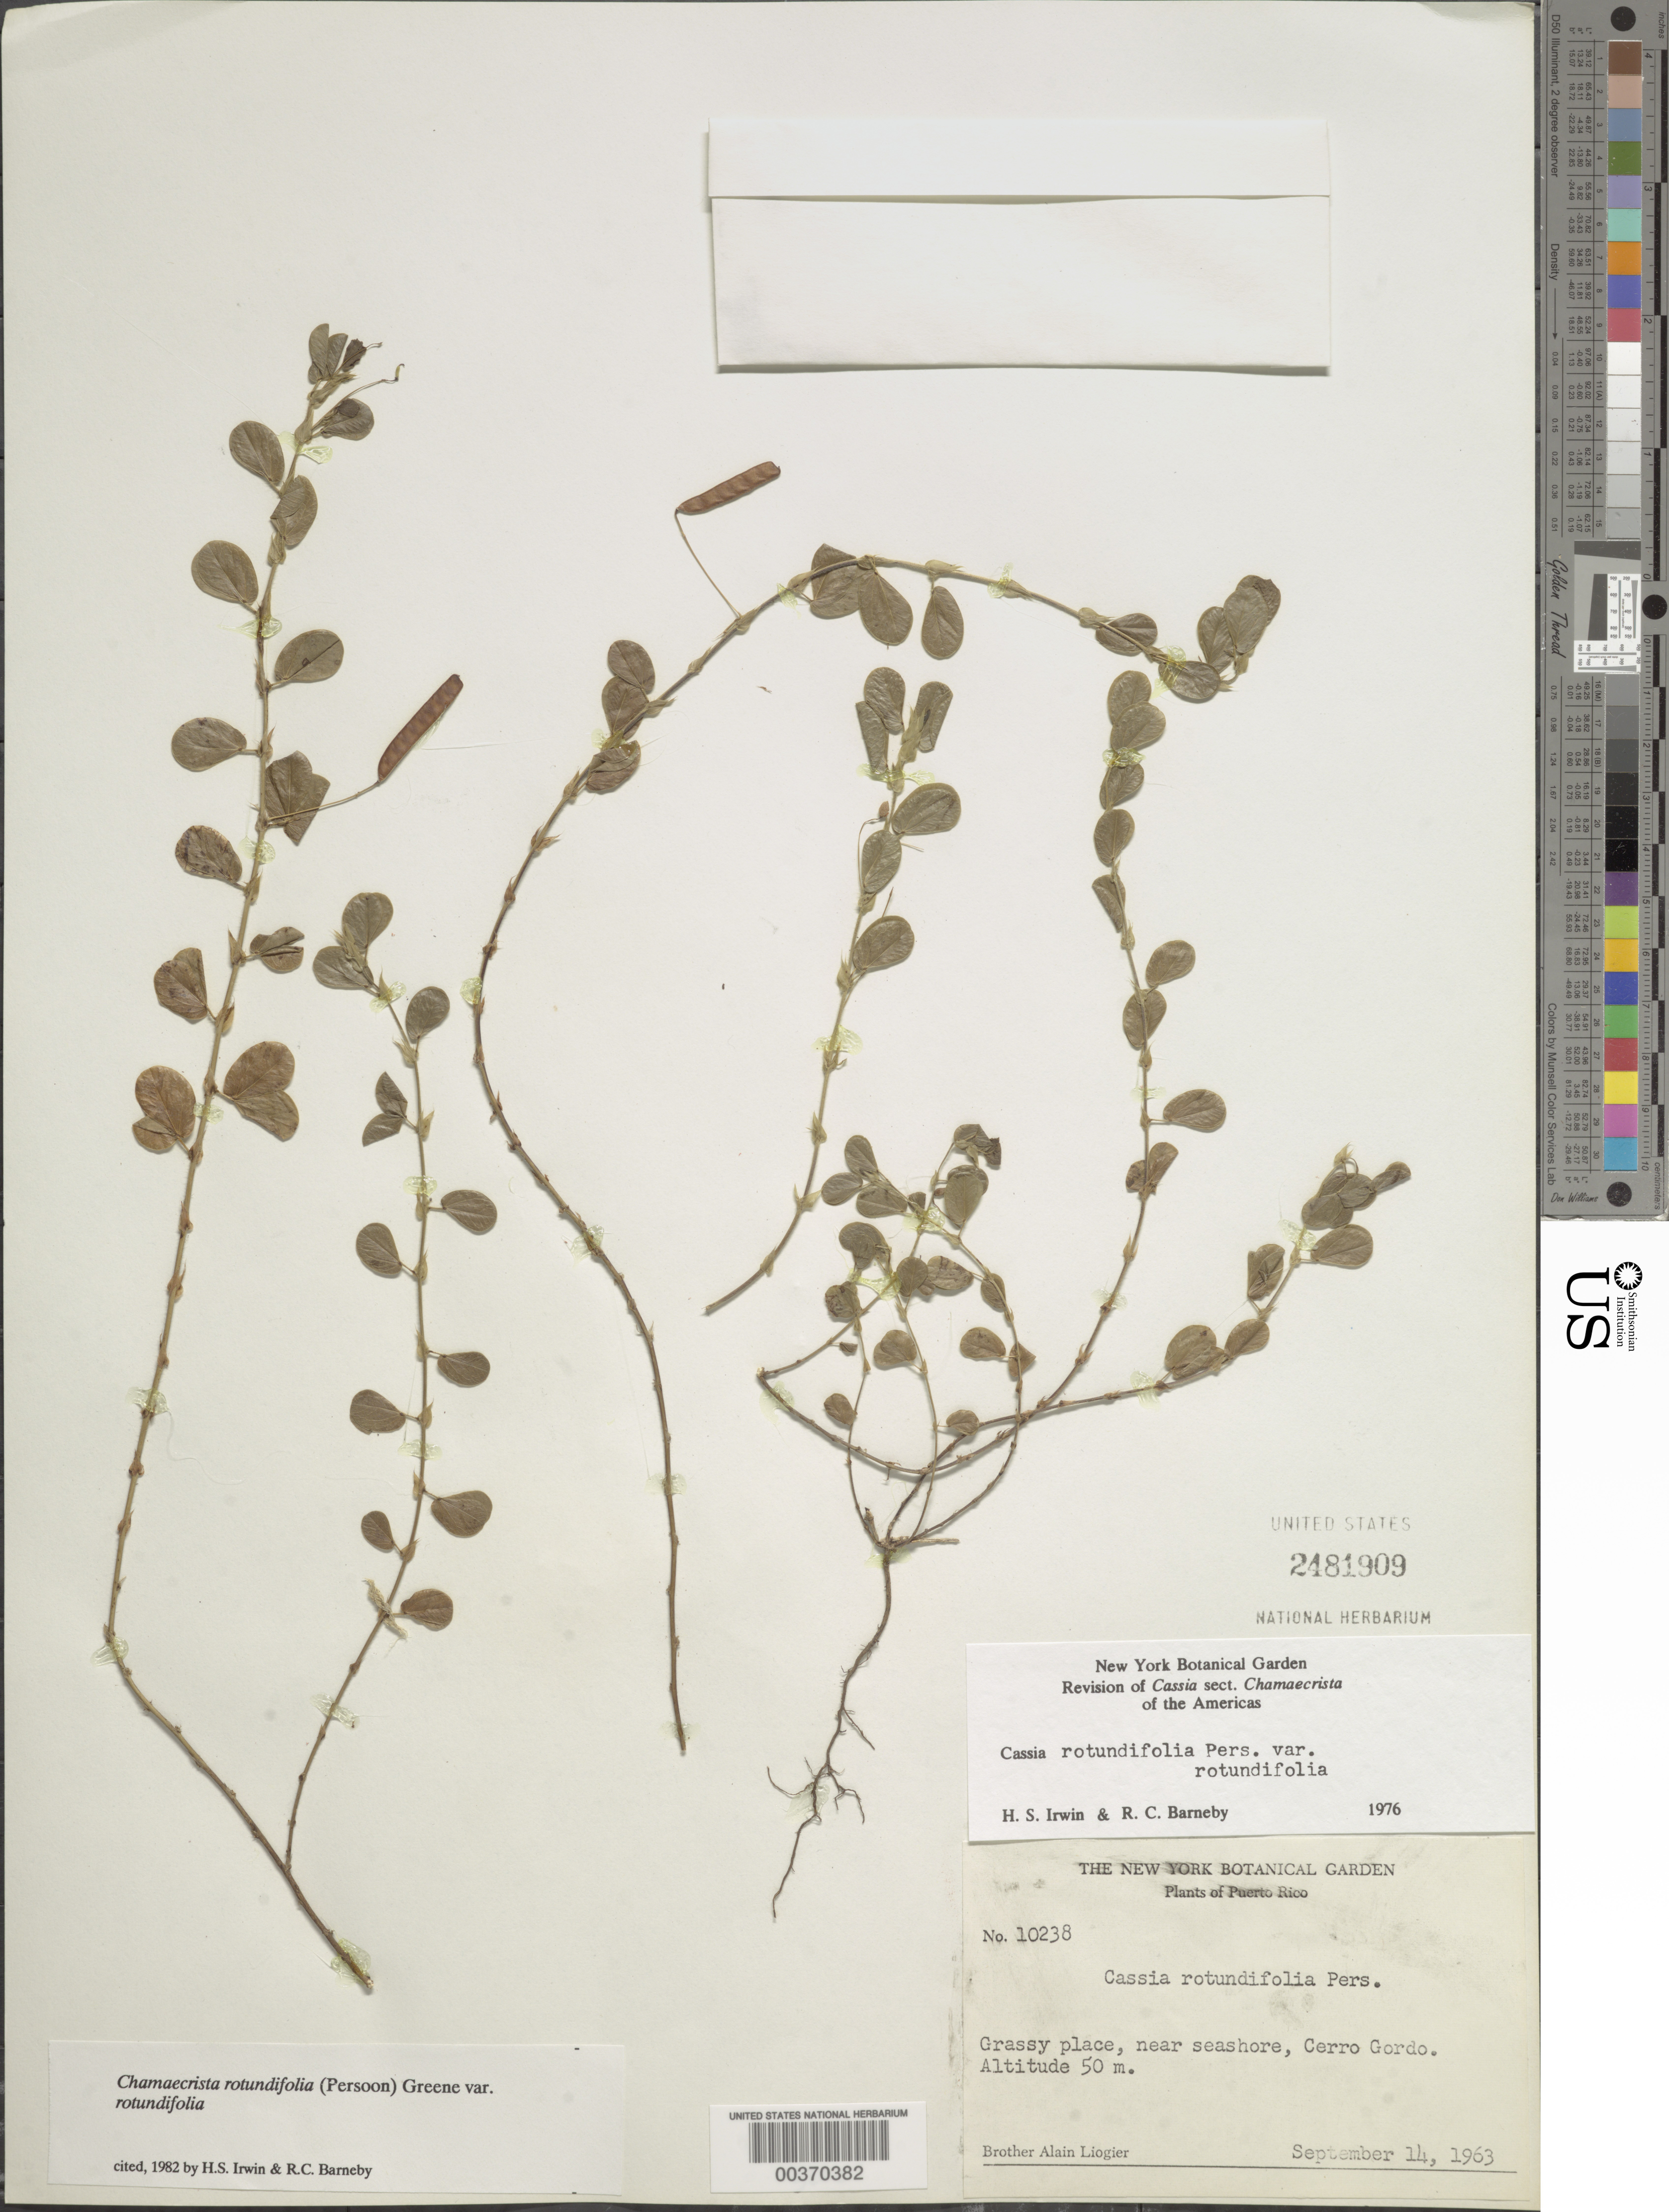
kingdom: Plantae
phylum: Tracheophyta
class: Magnoliopsida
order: Fabales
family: Fabaceae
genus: Chamaecrista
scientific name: Chamaecrista rotundifolia var. rotundifolia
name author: (Pers.) Greene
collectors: A. H. Liogier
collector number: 10238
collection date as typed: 14 Sep 1963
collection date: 1963-09-14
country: Puerto Rico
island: Greater Antilles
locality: Cerro gordo, near seashore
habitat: Grassy place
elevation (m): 50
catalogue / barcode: US 2481909